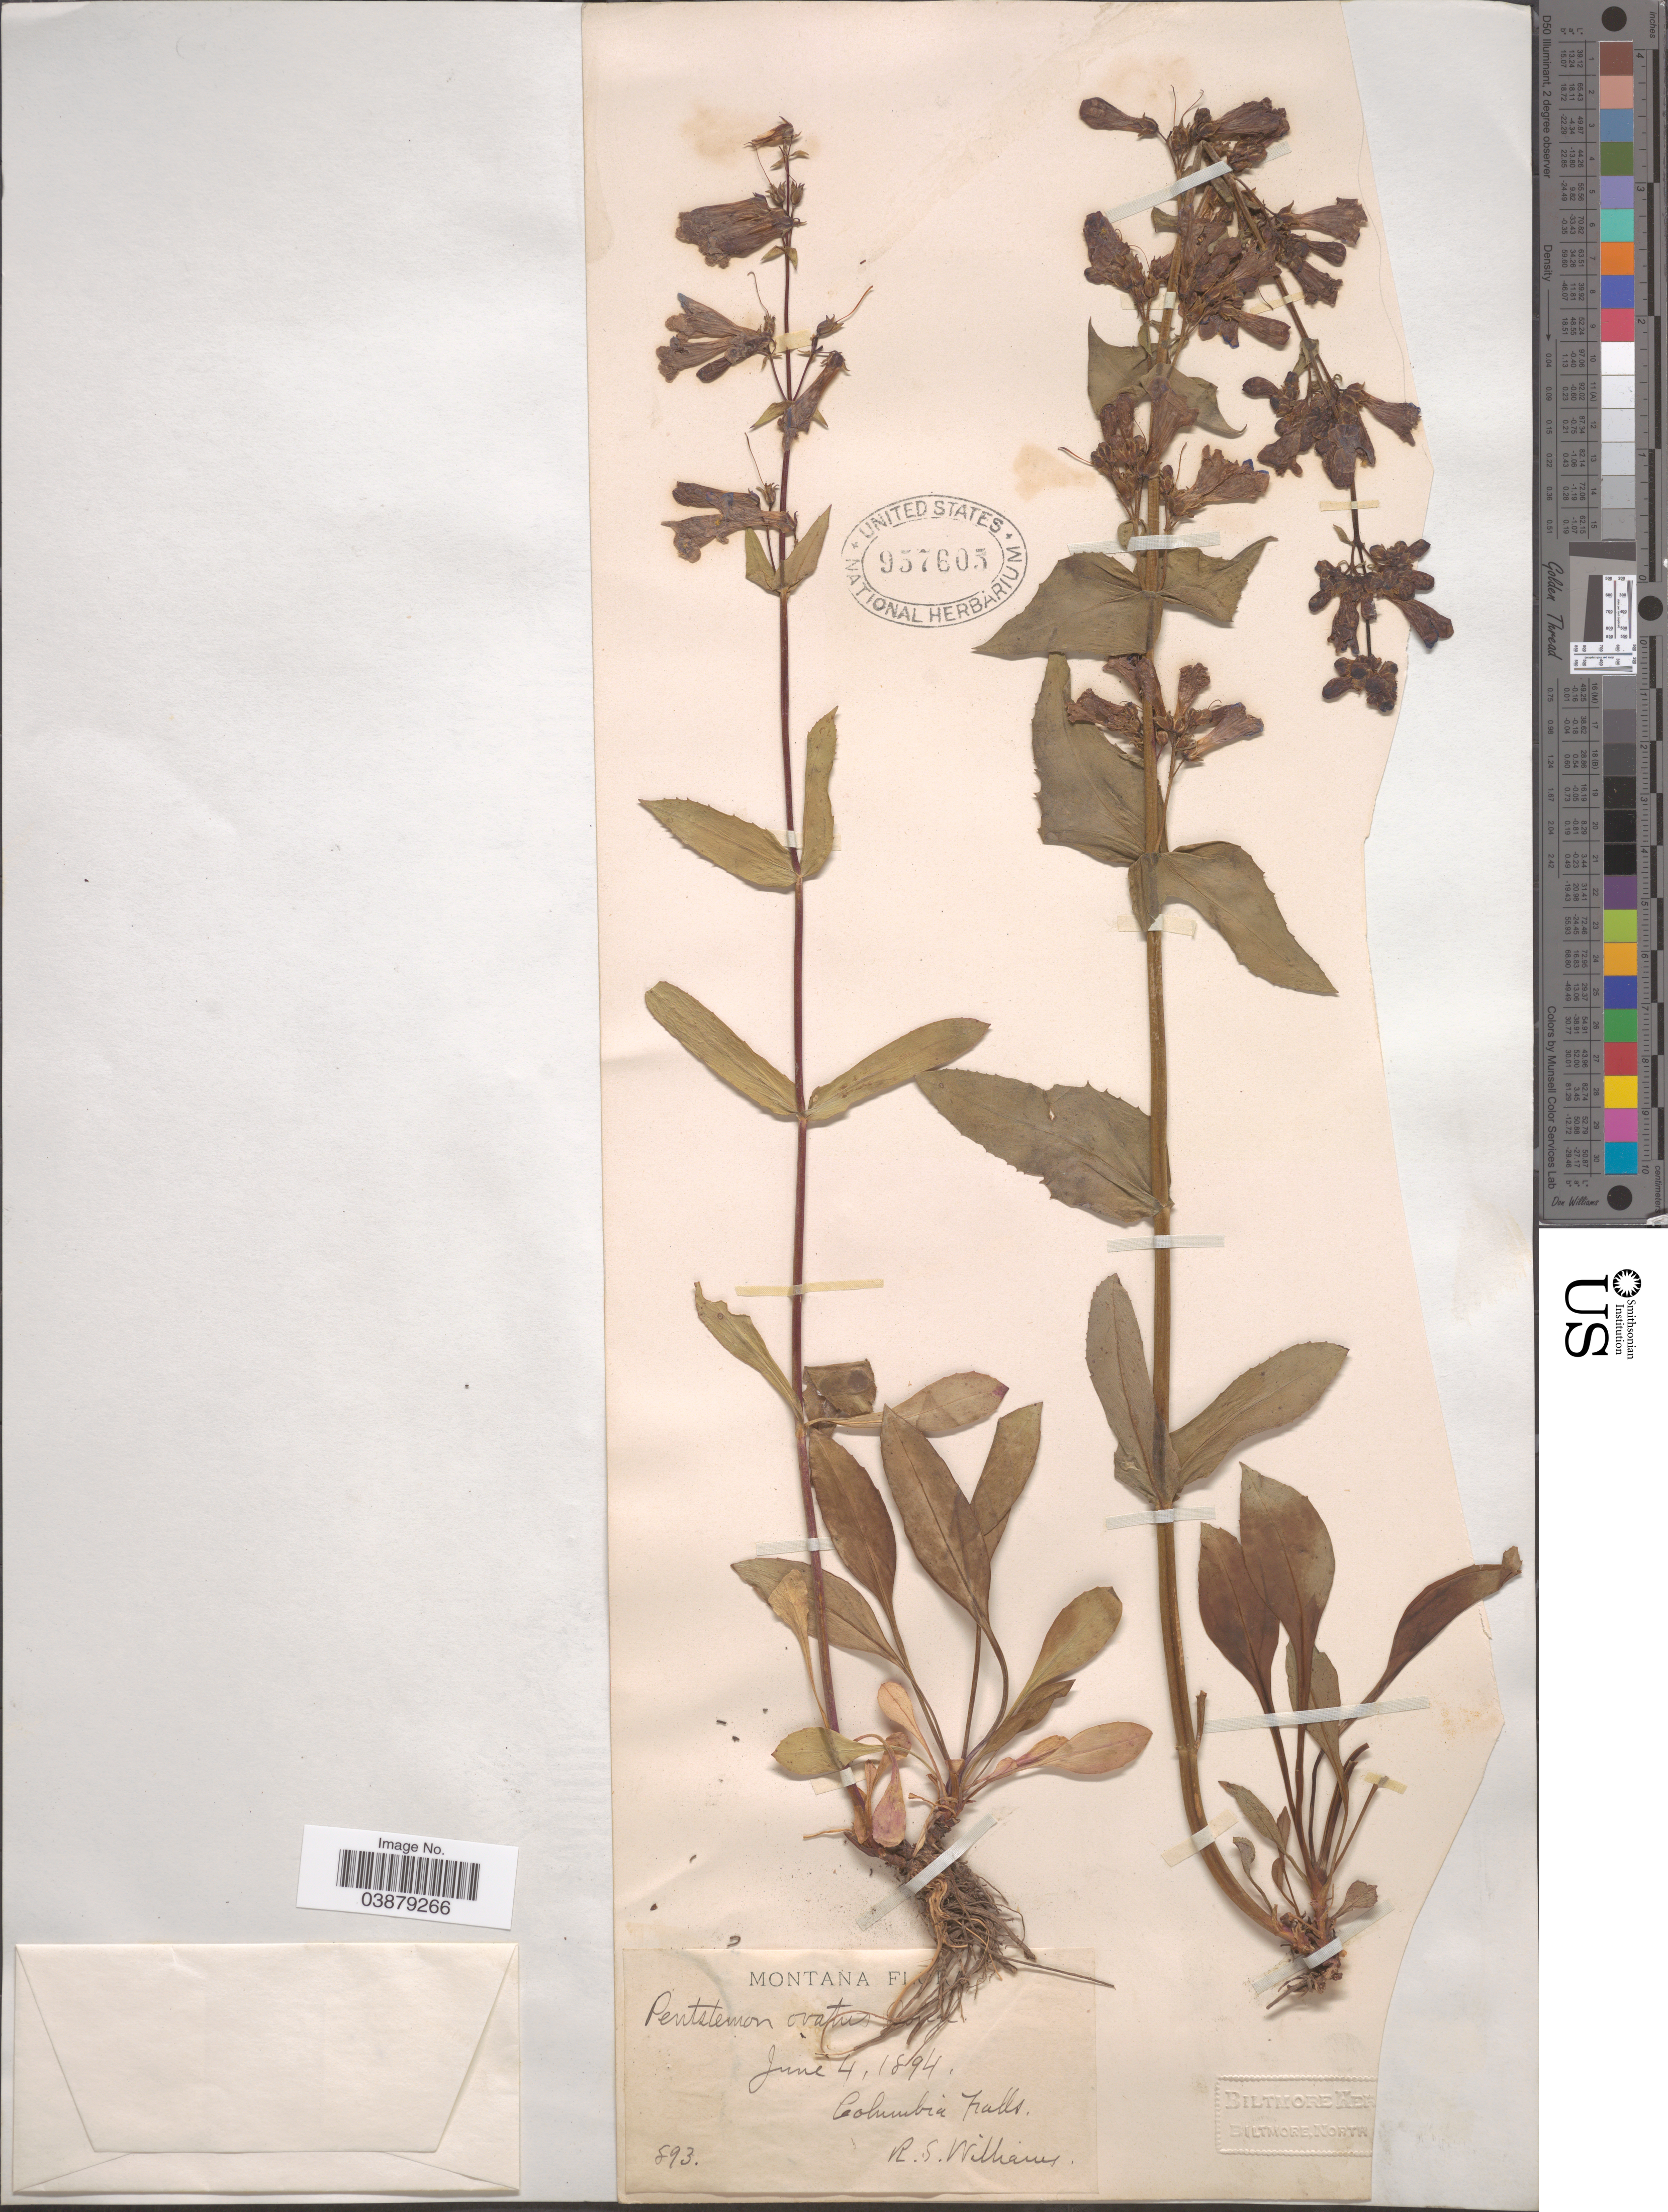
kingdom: Plantae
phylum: Tracheophyta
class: Magnoliopsida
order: Lamiales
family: Plantaginaceae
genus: Penstemon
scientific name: Penstemon wilcoxii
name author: Rydb.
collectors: R. S. Williams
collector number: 893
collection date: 1894-06-04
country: United States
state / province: Montana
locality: Columbia Falls.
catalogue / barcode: US 957605